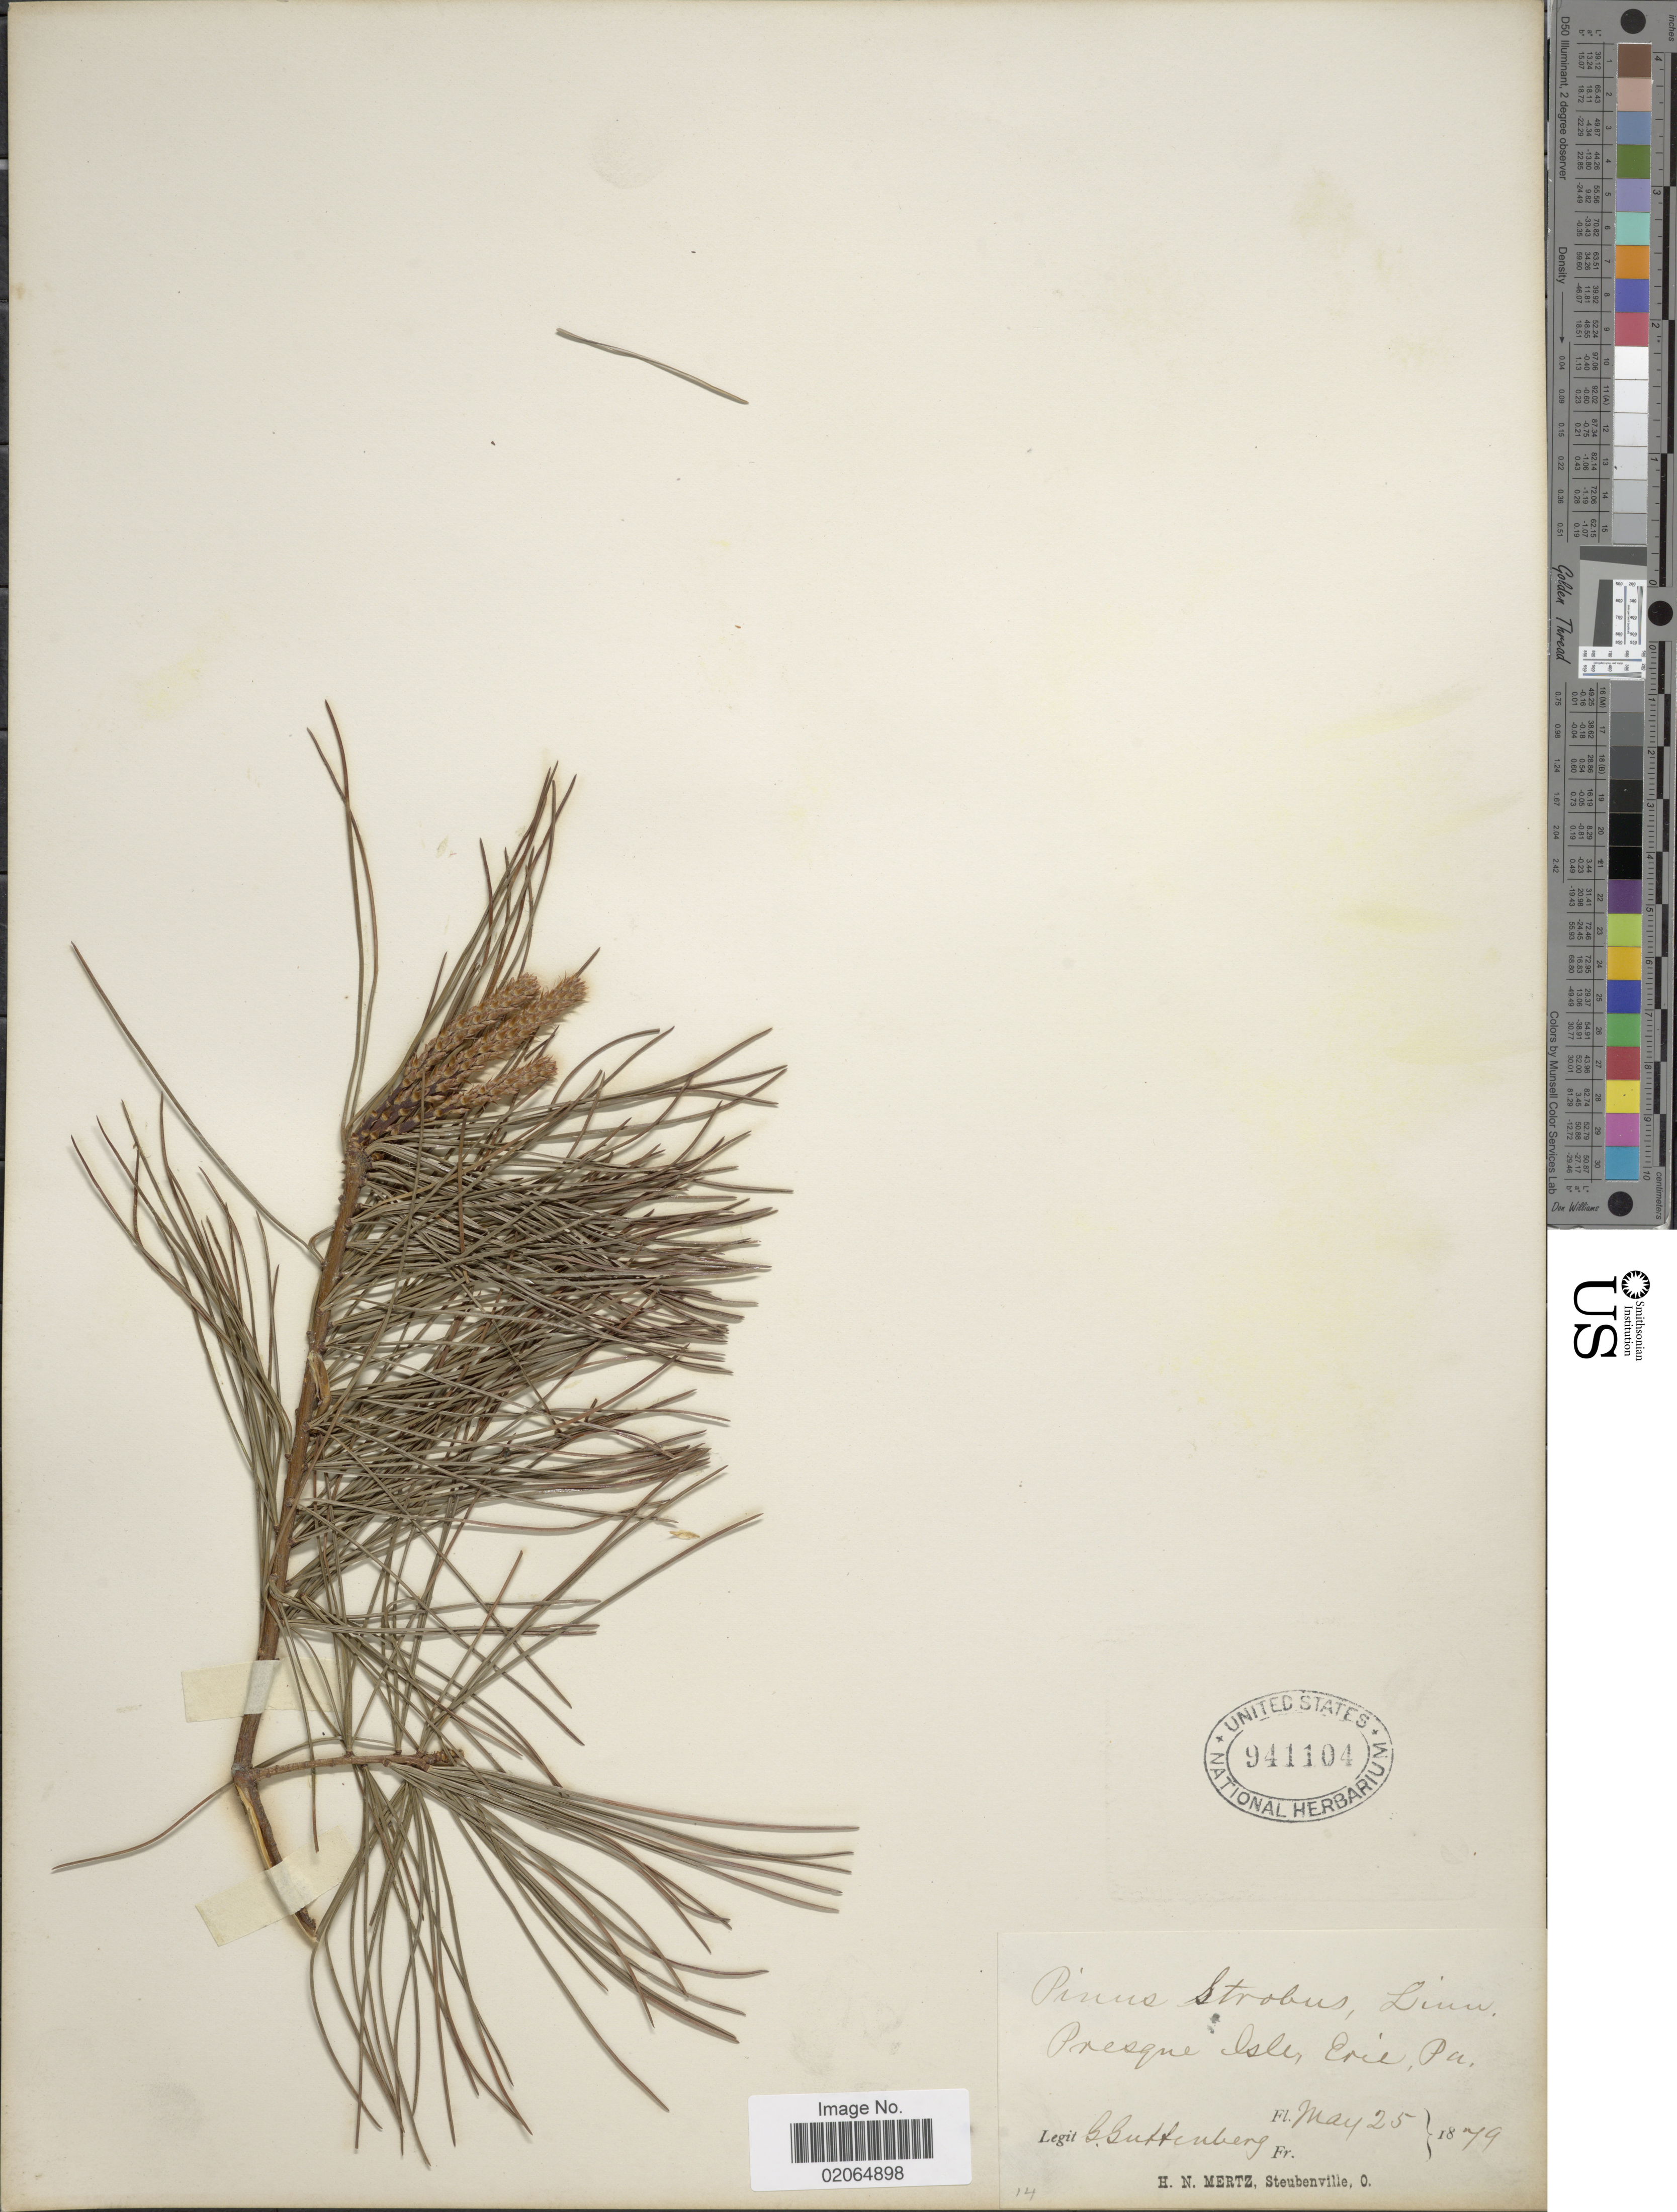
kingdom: Plantae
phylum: Tracheophyta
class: Pinopsida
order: Pinales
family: Pinaceae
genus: Pinus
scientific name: Pinus strobus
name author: L.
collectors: G. Guttenberg & H. Mertz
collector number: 14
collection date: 1879-05-25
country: United States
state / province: Pennsylvania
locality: Presque Isle, Erie, Pa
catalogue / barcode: US 941104